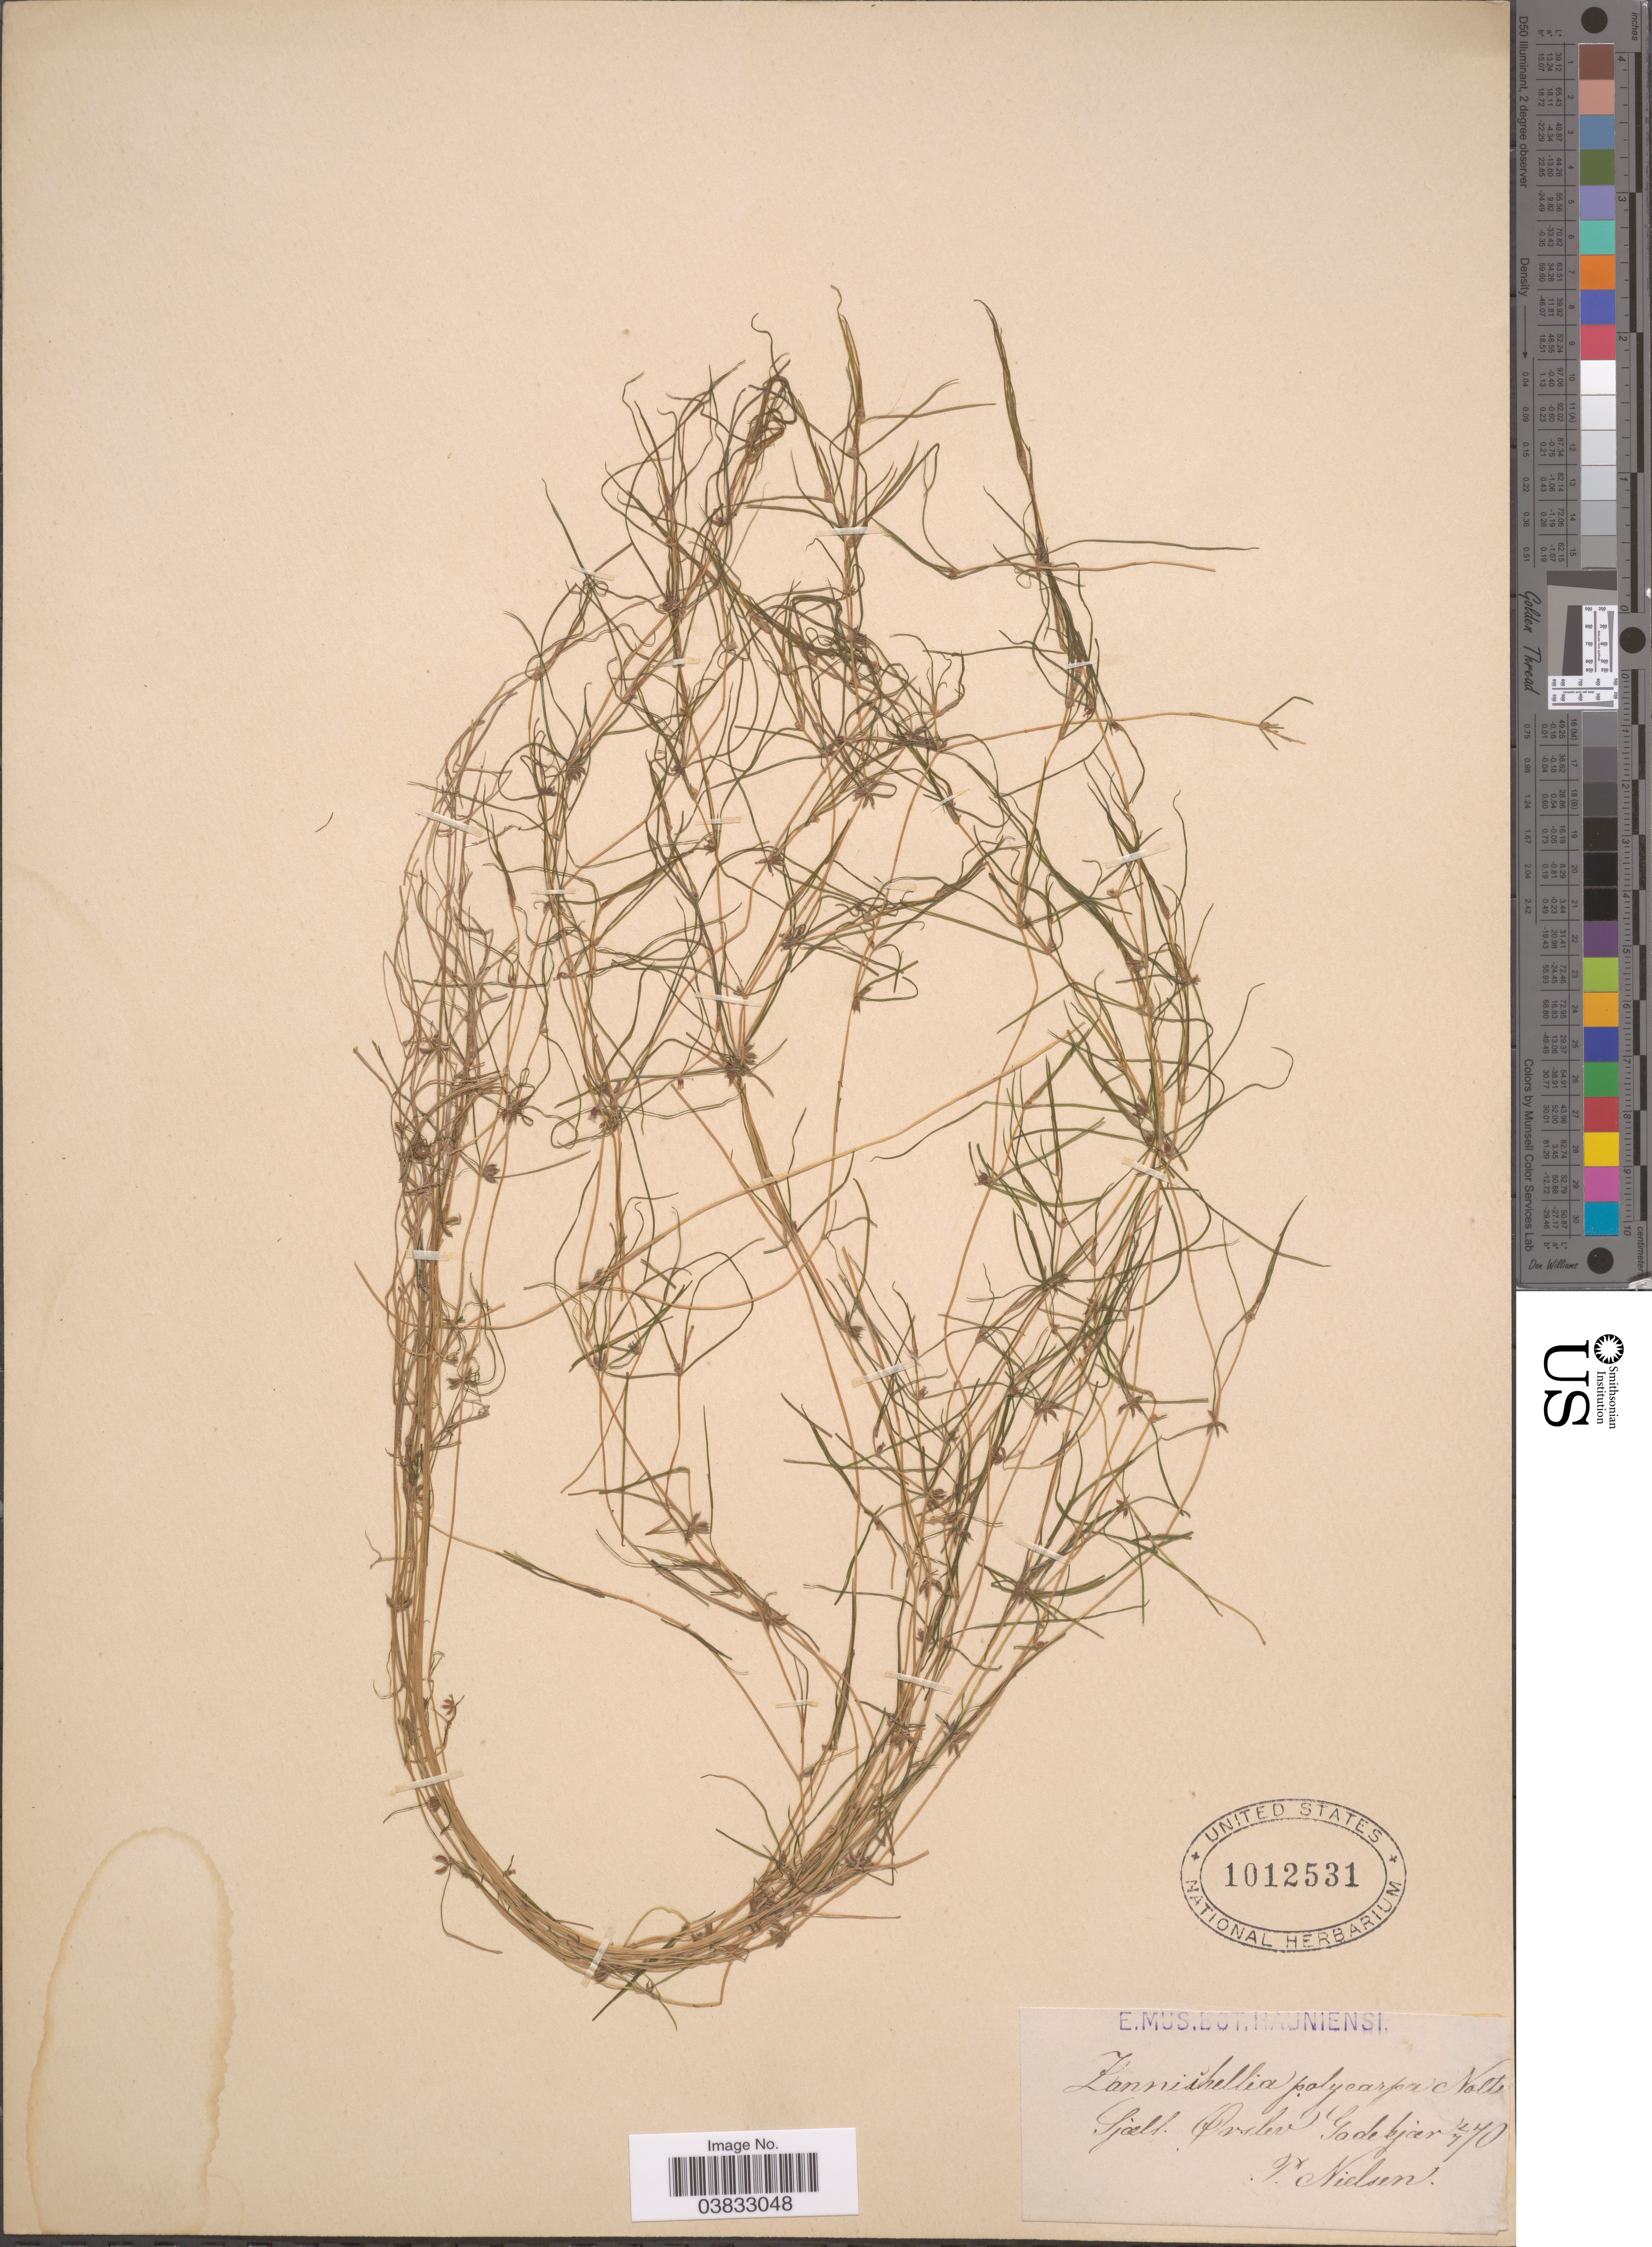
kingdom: Plantae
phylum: Tracheophyta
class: Liliopsida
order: Alismatales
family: Potamogetonaceae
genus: Zannichellia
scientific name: Zannichellia dentata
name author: Willd.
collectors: P. Nielsen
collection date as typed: Transcribed d/m/y: 12/2/70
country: Denmark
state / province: Sjæland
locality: Orslev. Gadbjærg.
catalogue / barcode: US 1012531